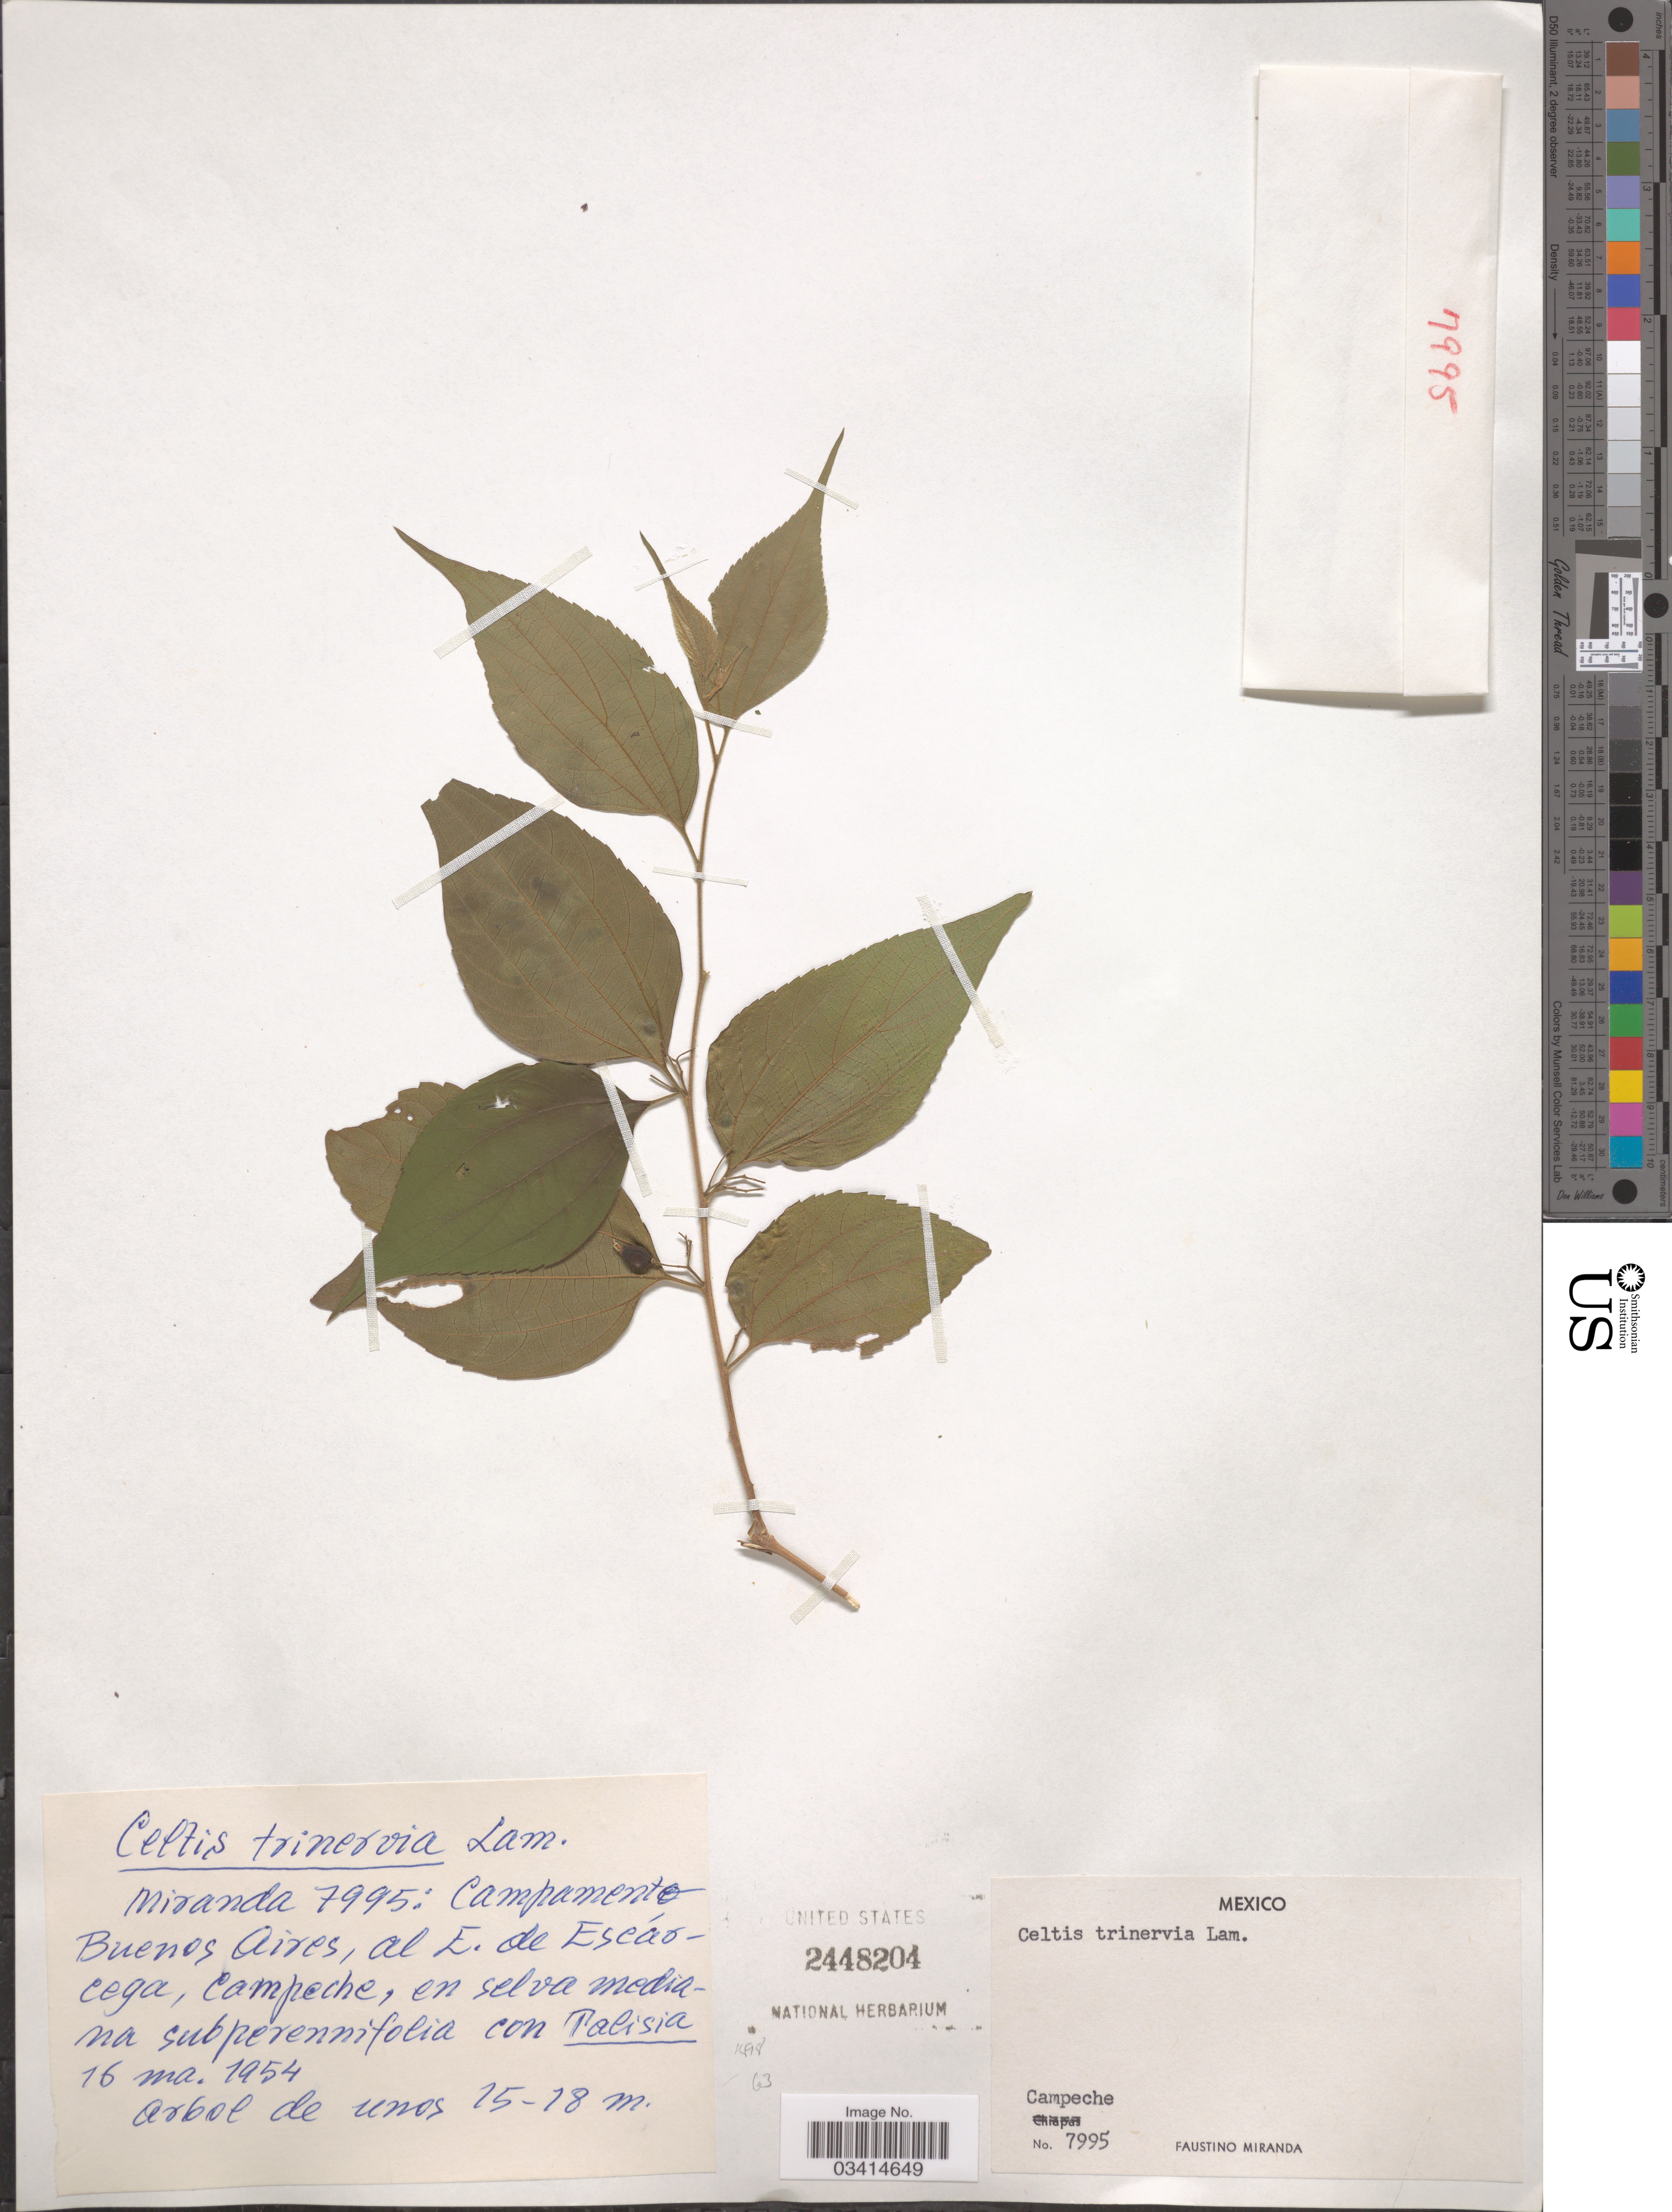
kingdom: Plantae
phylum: Tracheophyta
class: Magnoliopsida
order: Rosales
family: Cannabaceae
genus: Celtis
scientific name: Celtis trinervia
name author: Lam.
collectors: F. Miranda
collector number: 7995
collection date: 1954-03-16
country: Mexico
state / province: Campeche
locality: Campamento Buenos Aires, al E. de Escárcega, campeche.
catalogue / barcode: US 2448204